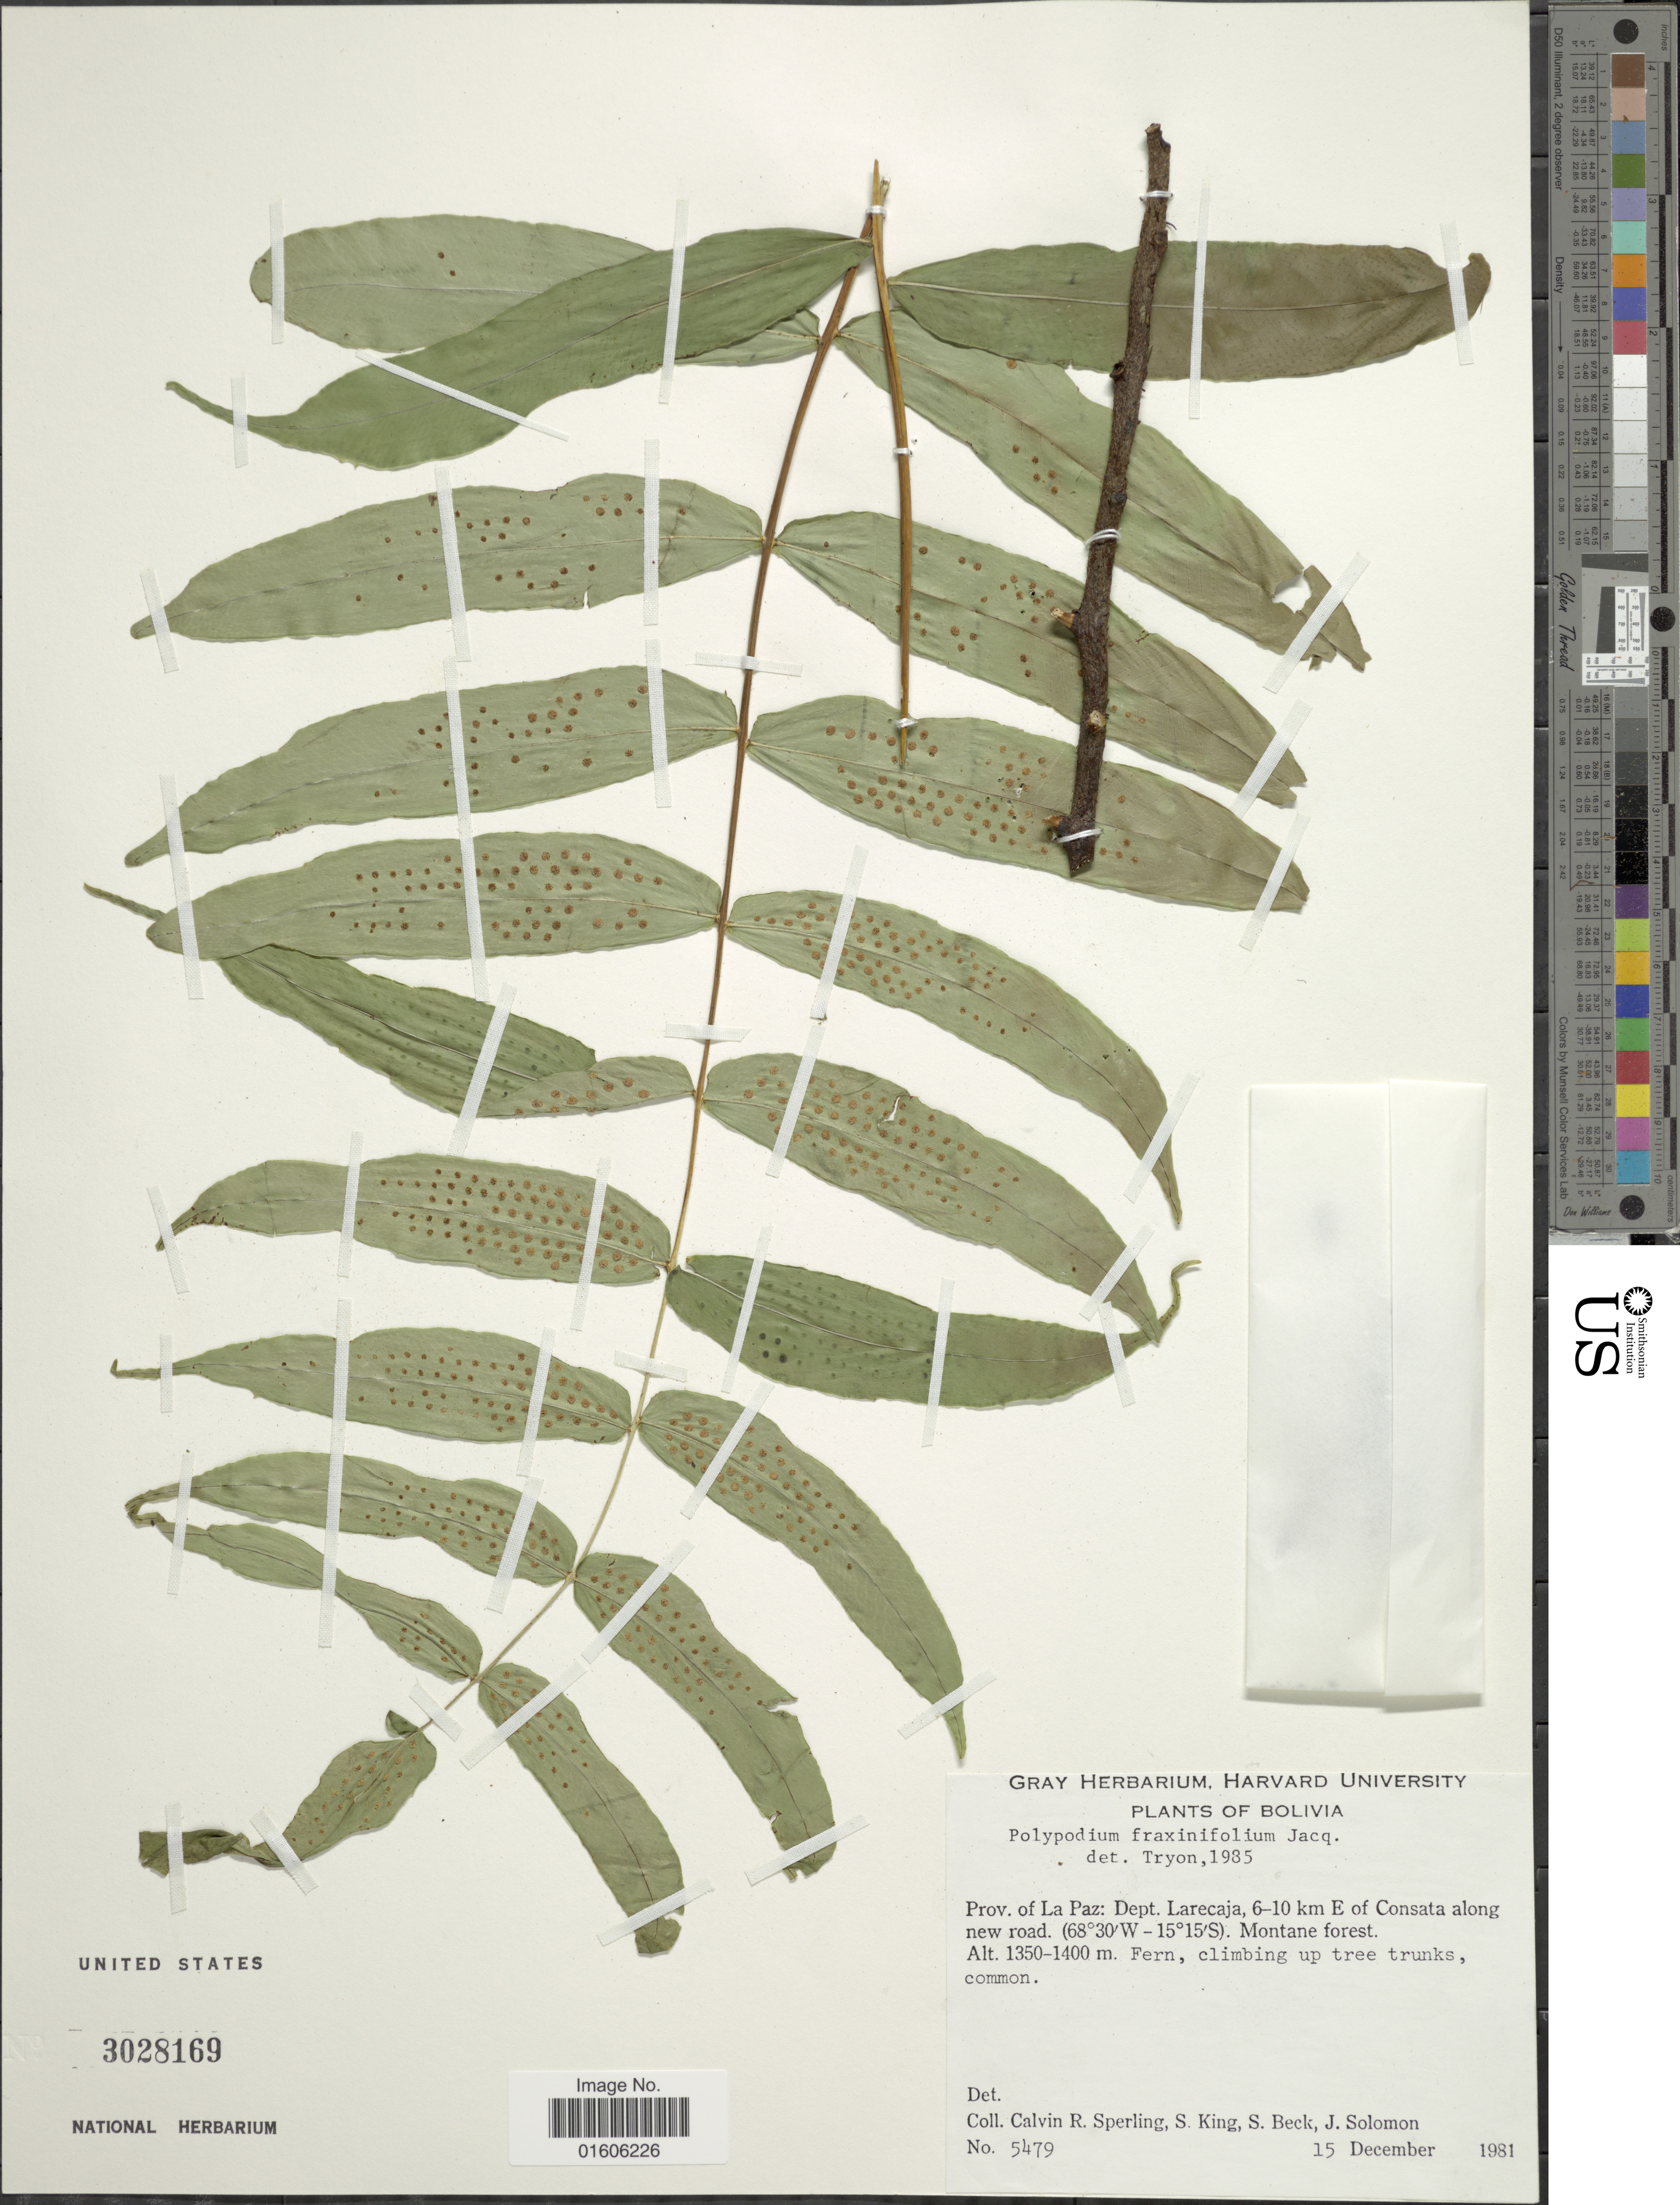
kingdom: Plantae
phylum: Tracheophyta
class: Polypodiopsida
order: Polypodiales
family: Polypodiaceae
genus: Serpocaulon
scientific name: Serpocaulon fraxinifolium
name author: (Jacq.) A.R. Sm.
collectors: C. R. Sperling, S. King, S. G. Beck & J. Solomon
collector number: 5479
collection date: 1981-12-15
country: Bolivia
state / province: La Paz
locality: Prov. La Paz: Dept. Larecaja, 6-10 km E of Consata along new road.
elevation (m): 1350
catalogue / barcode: US 3028169